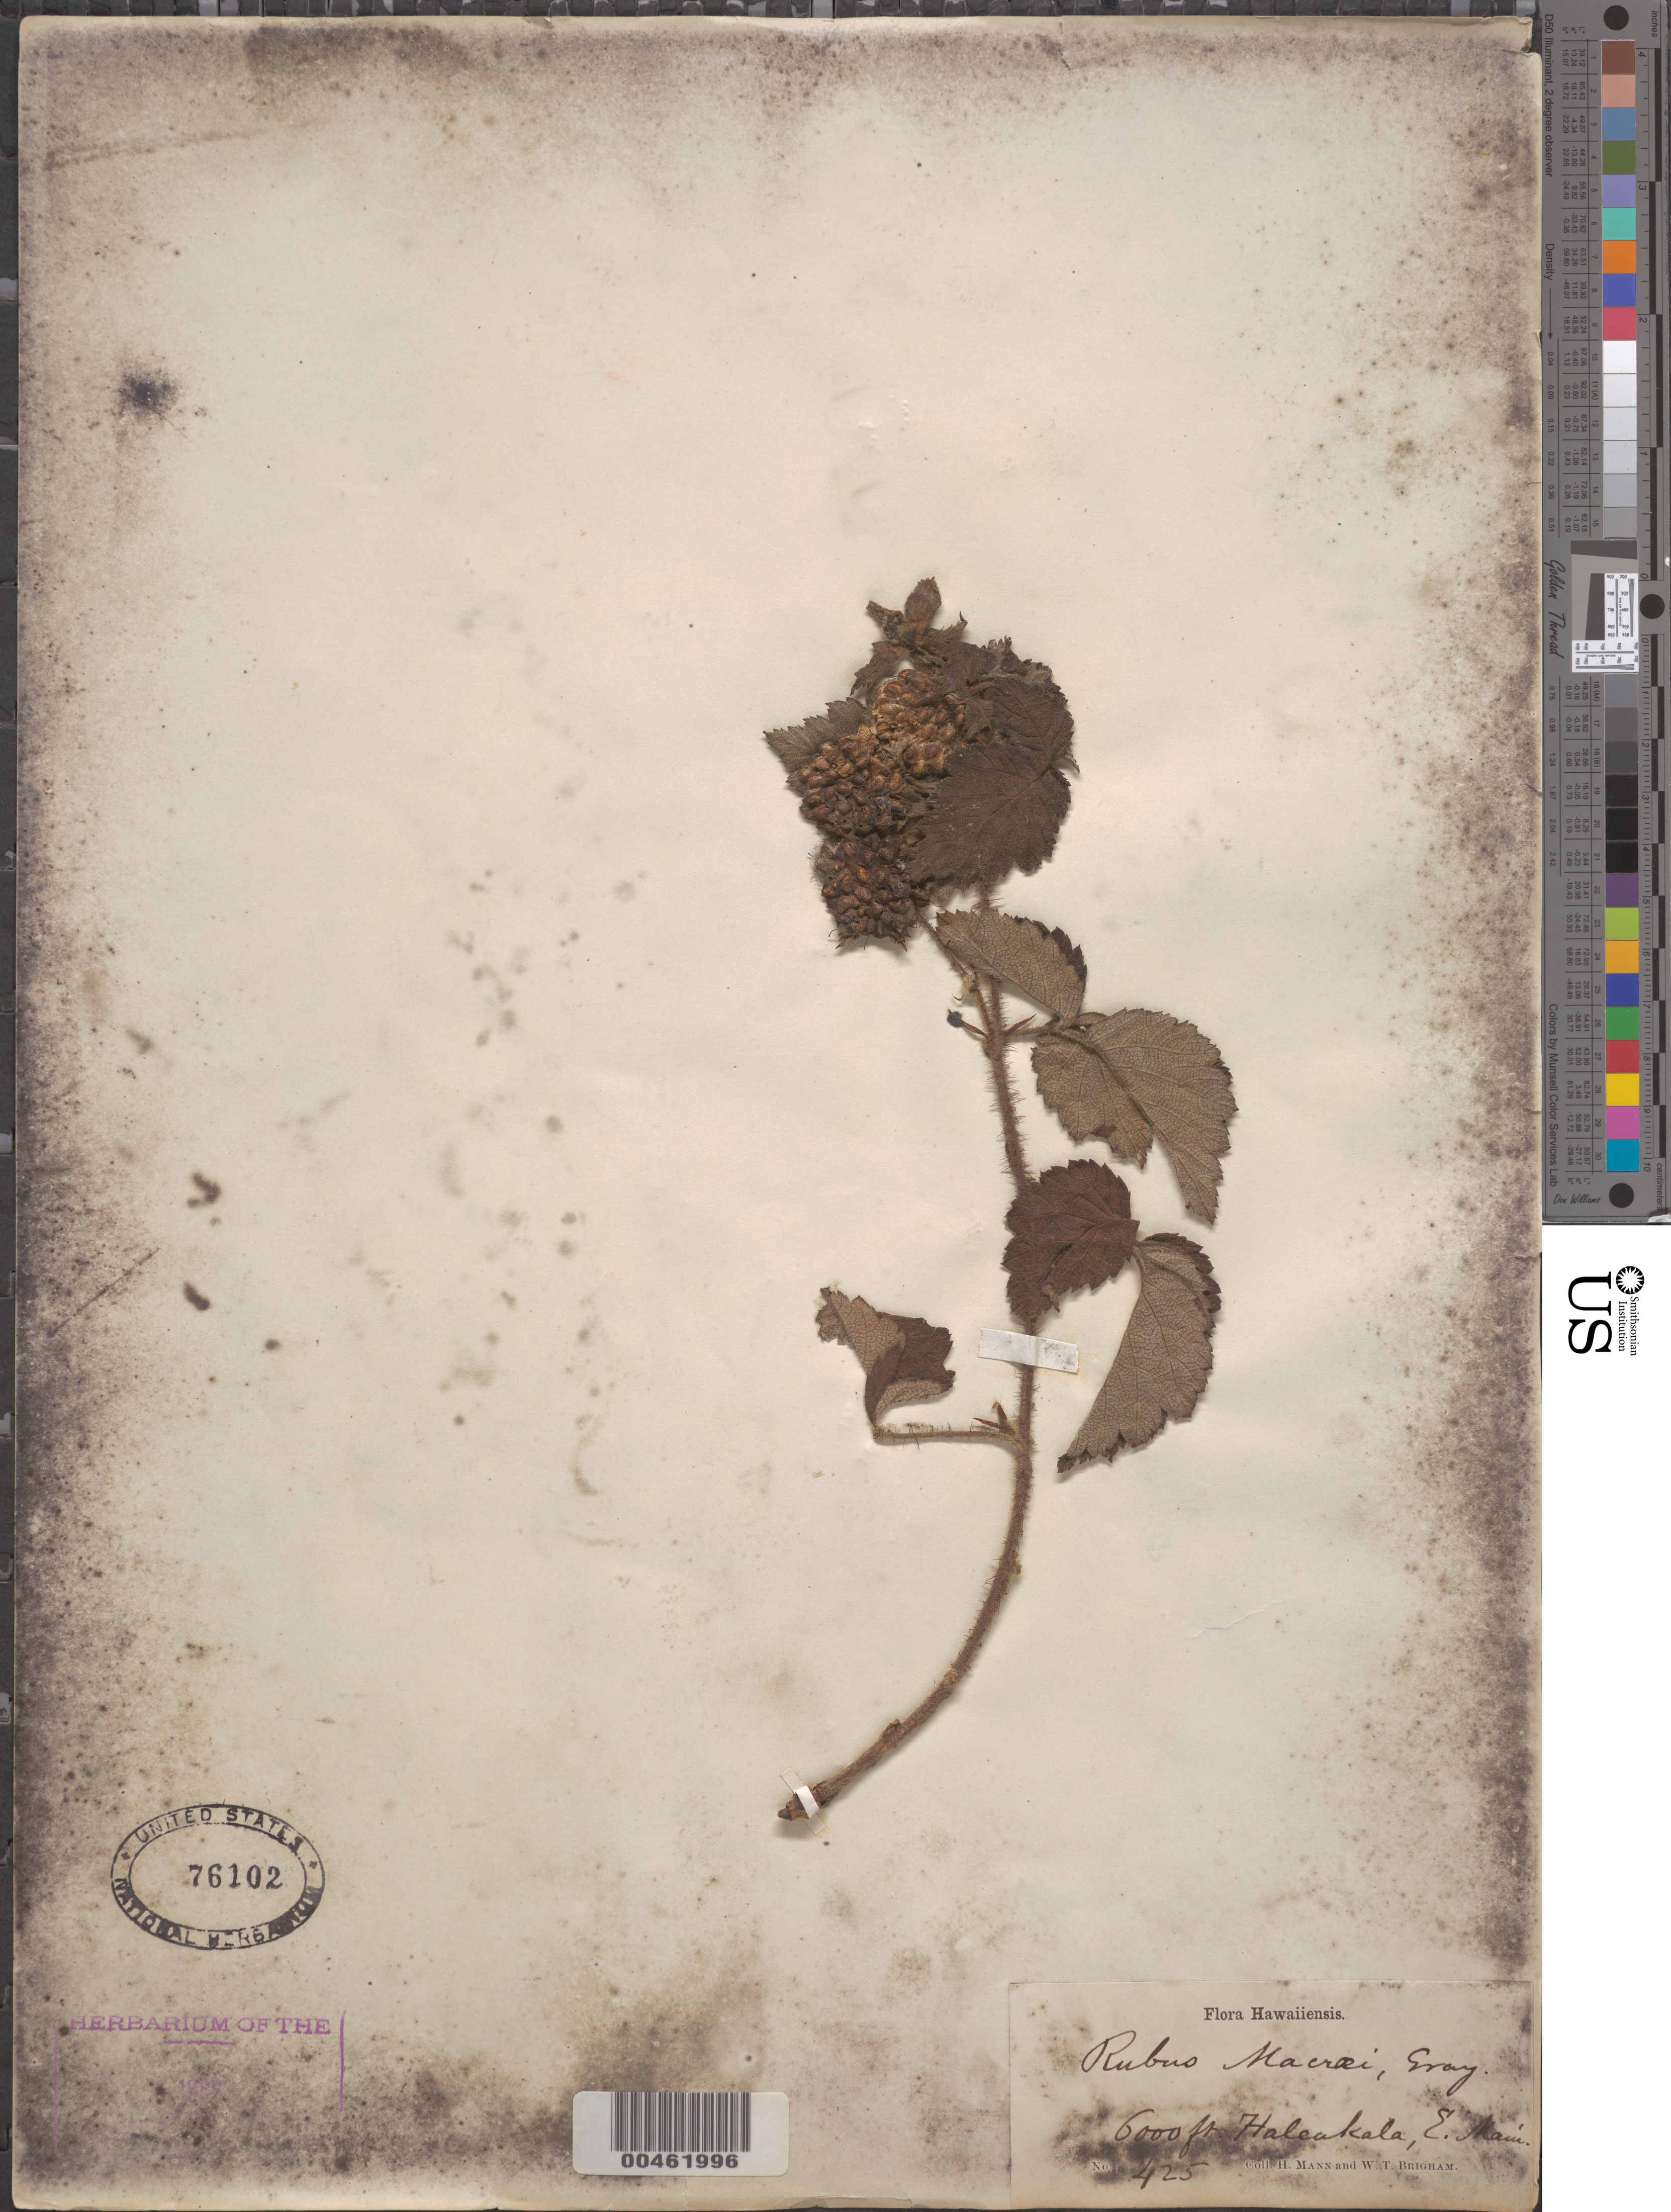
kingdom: Plantae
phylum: Tracheophyta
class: Magnoliopsida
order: Rosales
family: Rosaceae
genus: Rubus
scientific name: Rubus macraei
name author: A. Gray in Wilkes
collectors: H. Mann & W. T. Brigham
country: United States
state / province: Hawaii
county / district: Maui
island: Maui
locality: Haleakala, E Maui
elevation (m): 1829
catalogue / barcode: US 76102